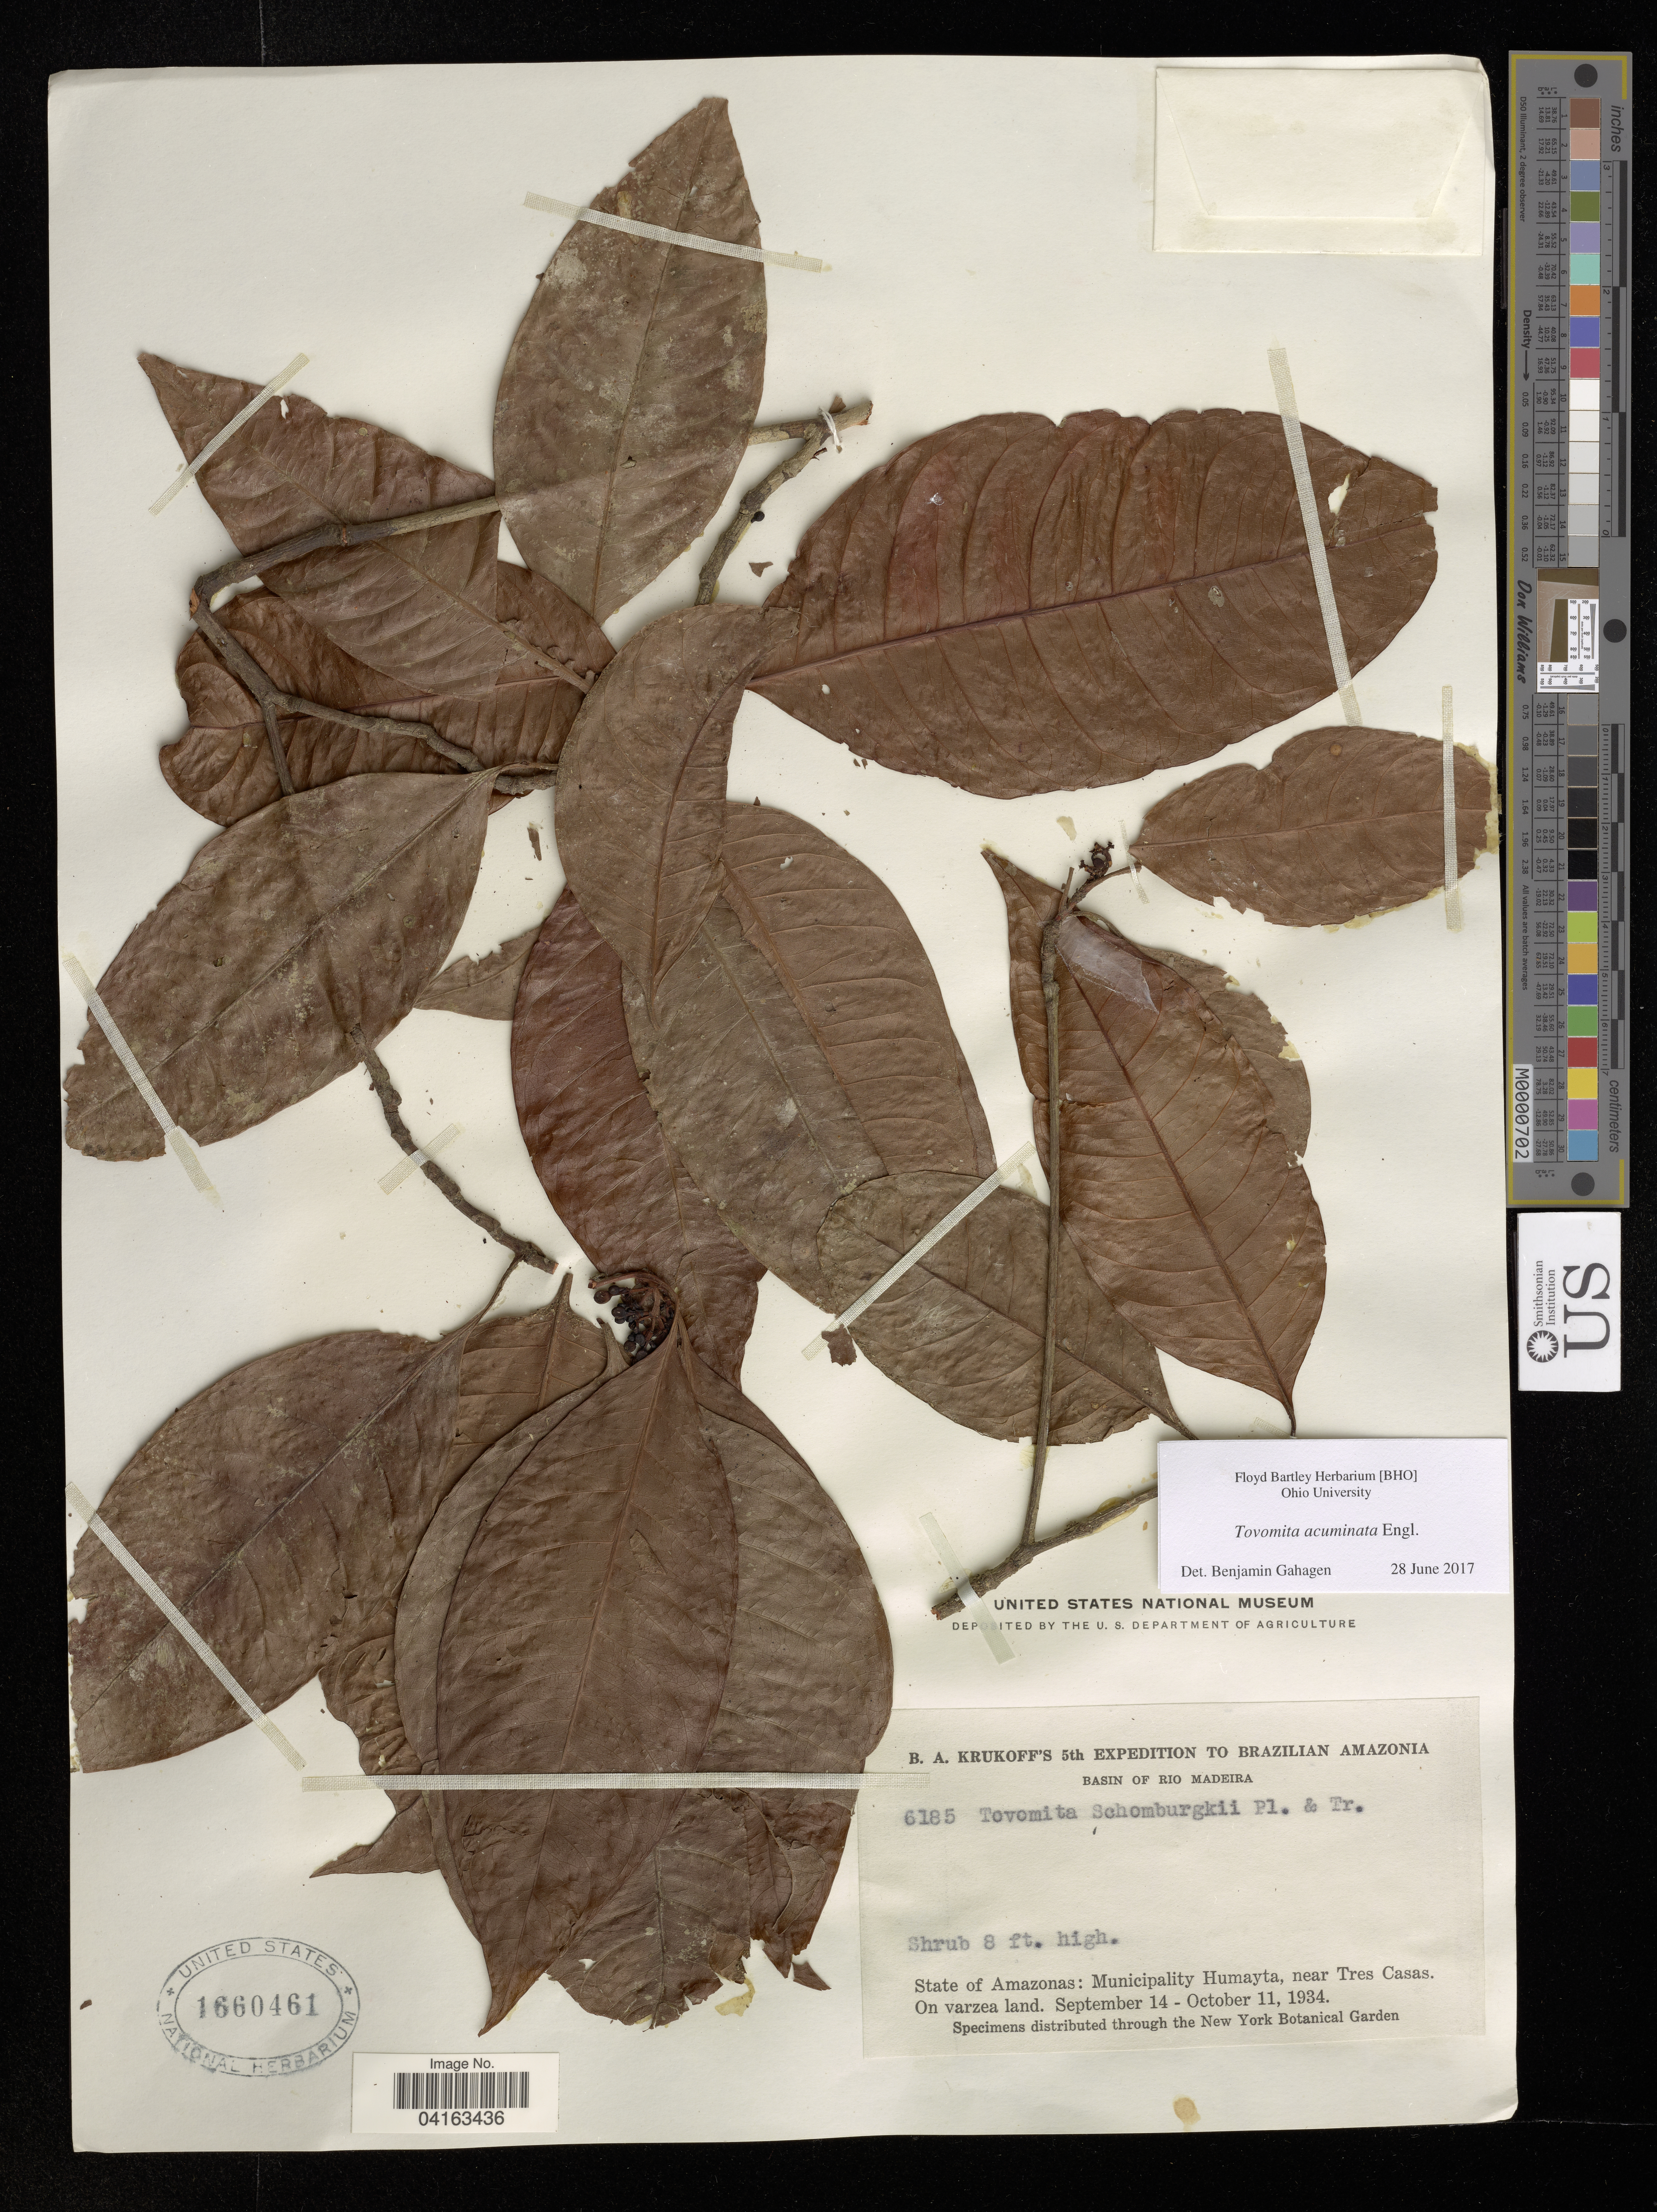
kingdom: Plantae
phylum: Tracheophyta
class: Magnoliopsida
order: Malpighiales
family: Clusiaceae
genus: Tovomita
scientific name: Tovomita acuminata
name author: Engl.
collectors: B. A. Krukoff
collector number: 6185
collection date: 1934-09-14/1934-10-11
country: Brazil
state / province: Amazonas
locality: Basin of Rio Madeira. Municipality Humayta, near Tres Casas. On varzea land.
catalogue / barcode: US 1660461